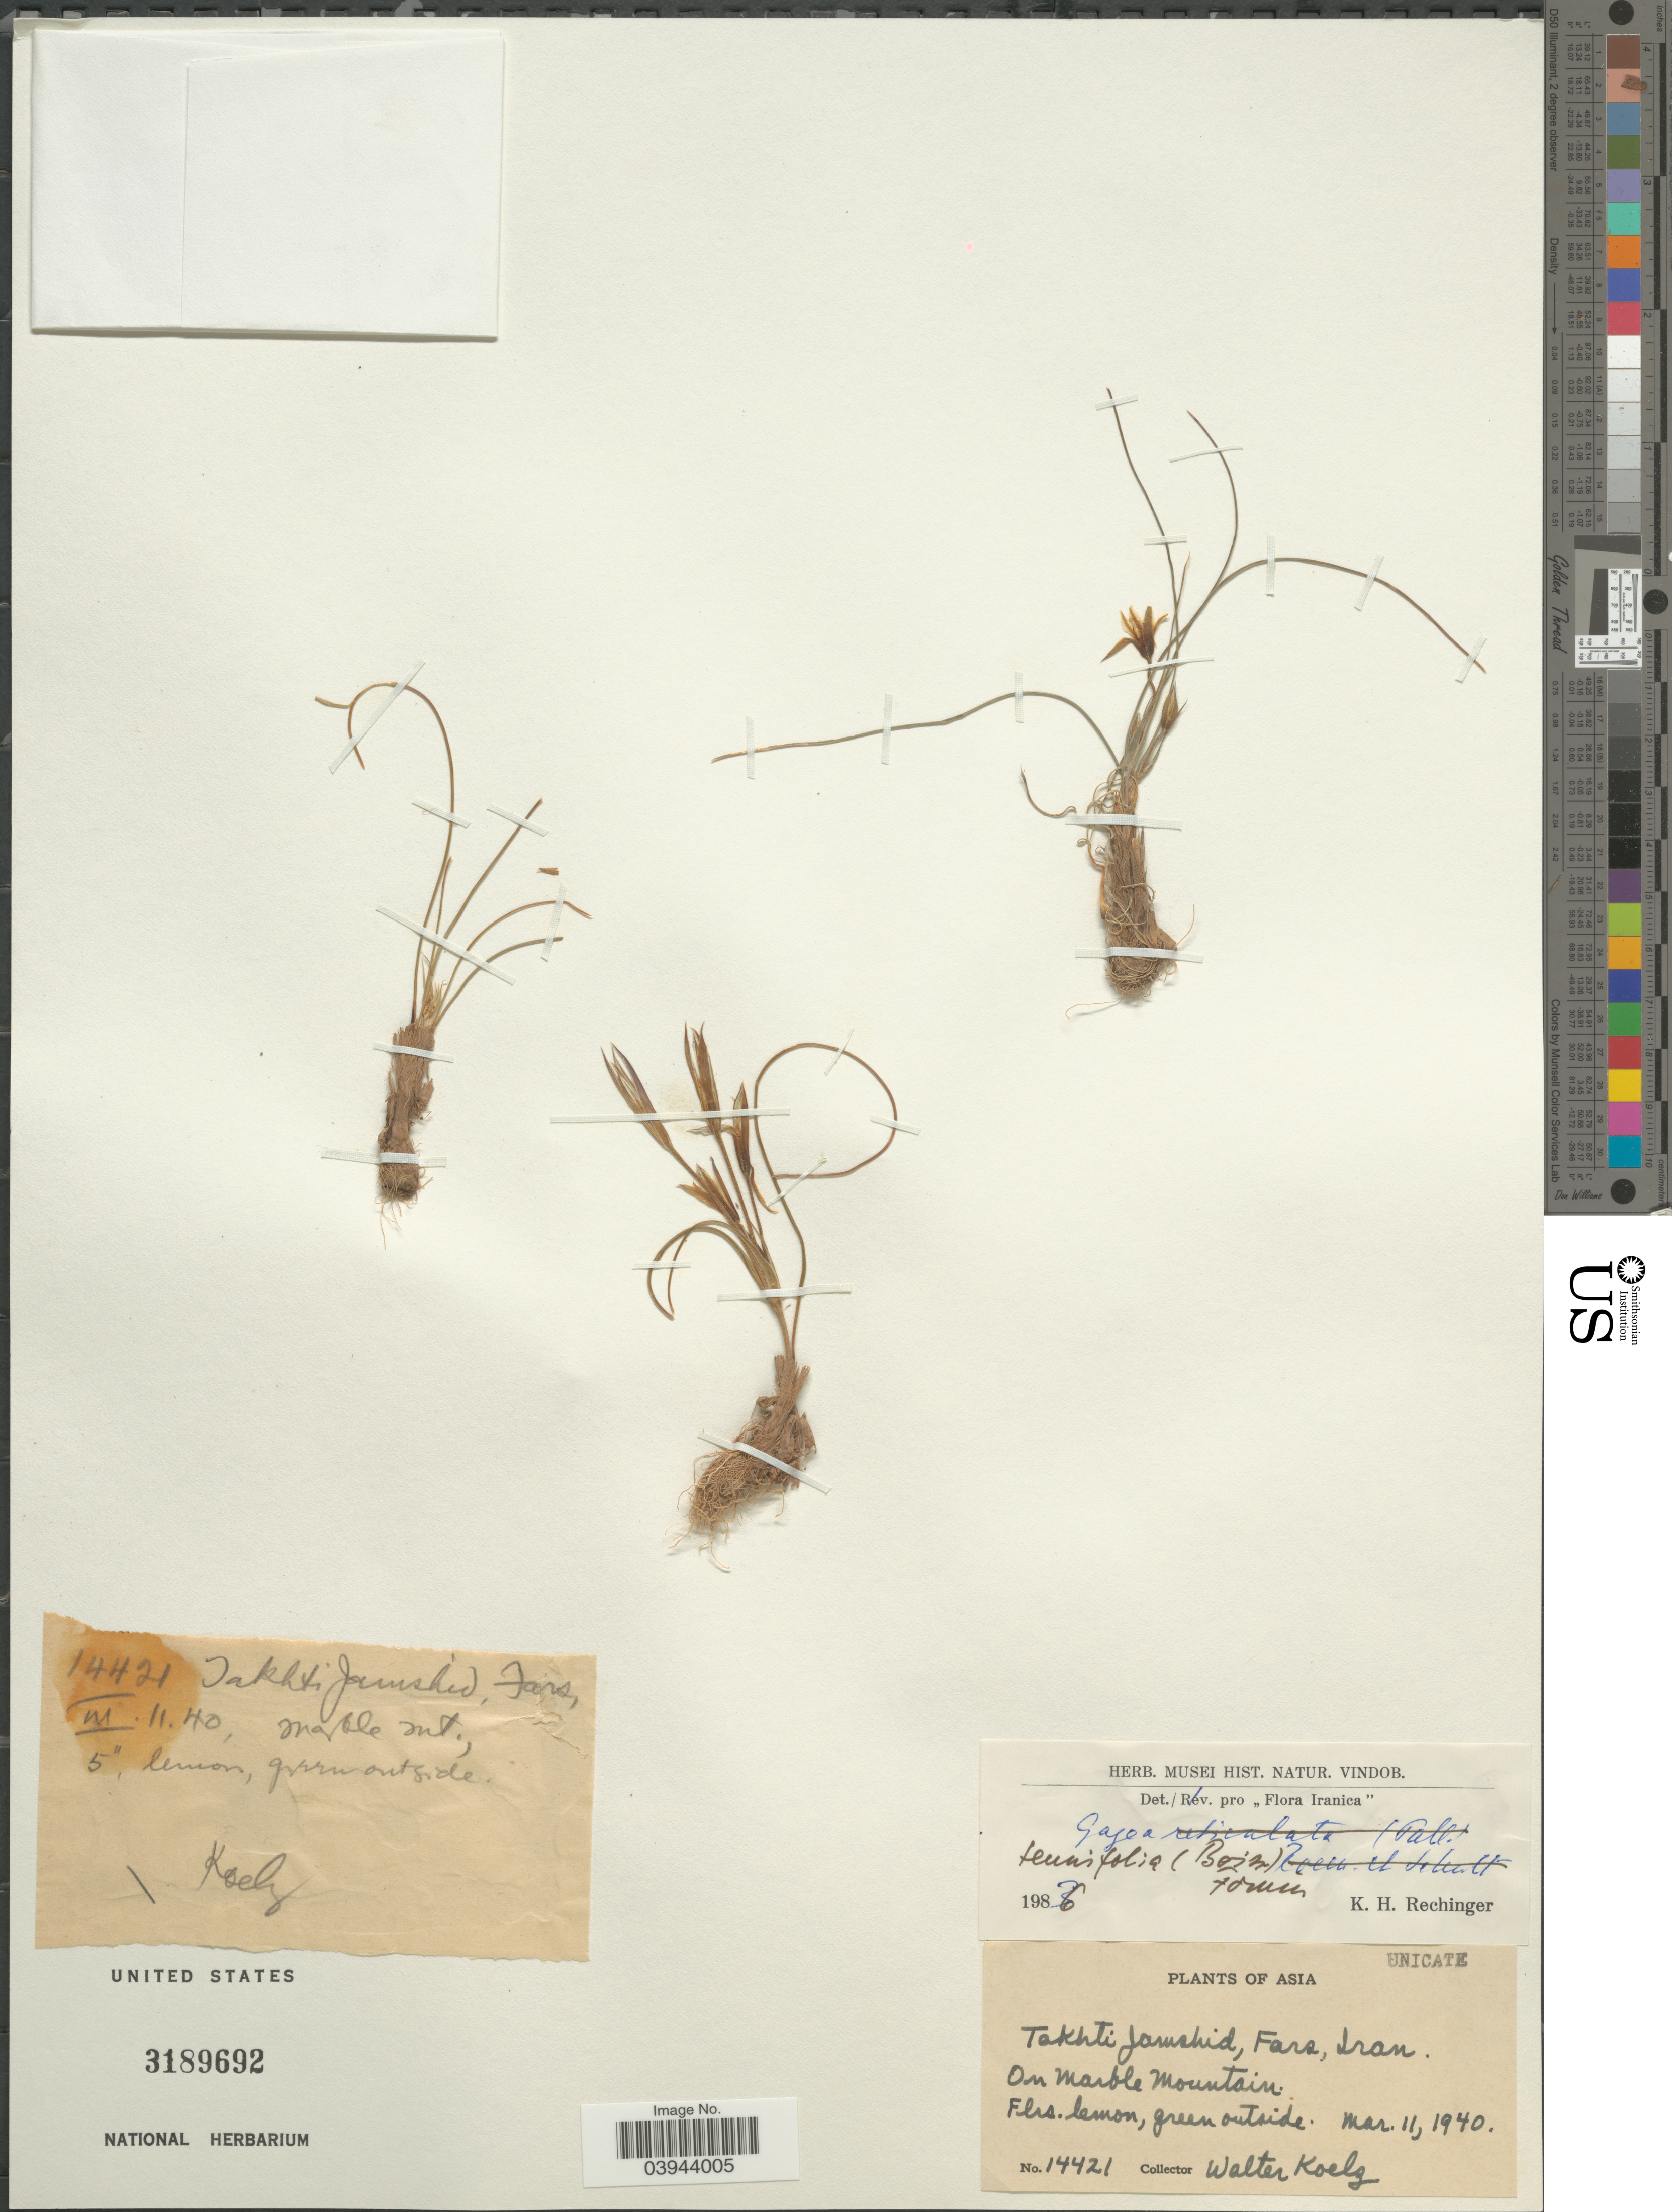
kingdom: Plantae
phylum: Tracheophyta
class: Liliopsida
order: Liliales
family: Liliaceae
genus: Gagea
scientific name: Gagea tenuifolia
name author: (Boiss.) Fomin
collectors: W. N. Koelz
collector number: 14421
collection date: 1940-03-11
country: Iran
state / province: Fars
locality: Takhti Jamshid. On Marble Mountain.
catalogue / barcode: US 3189692